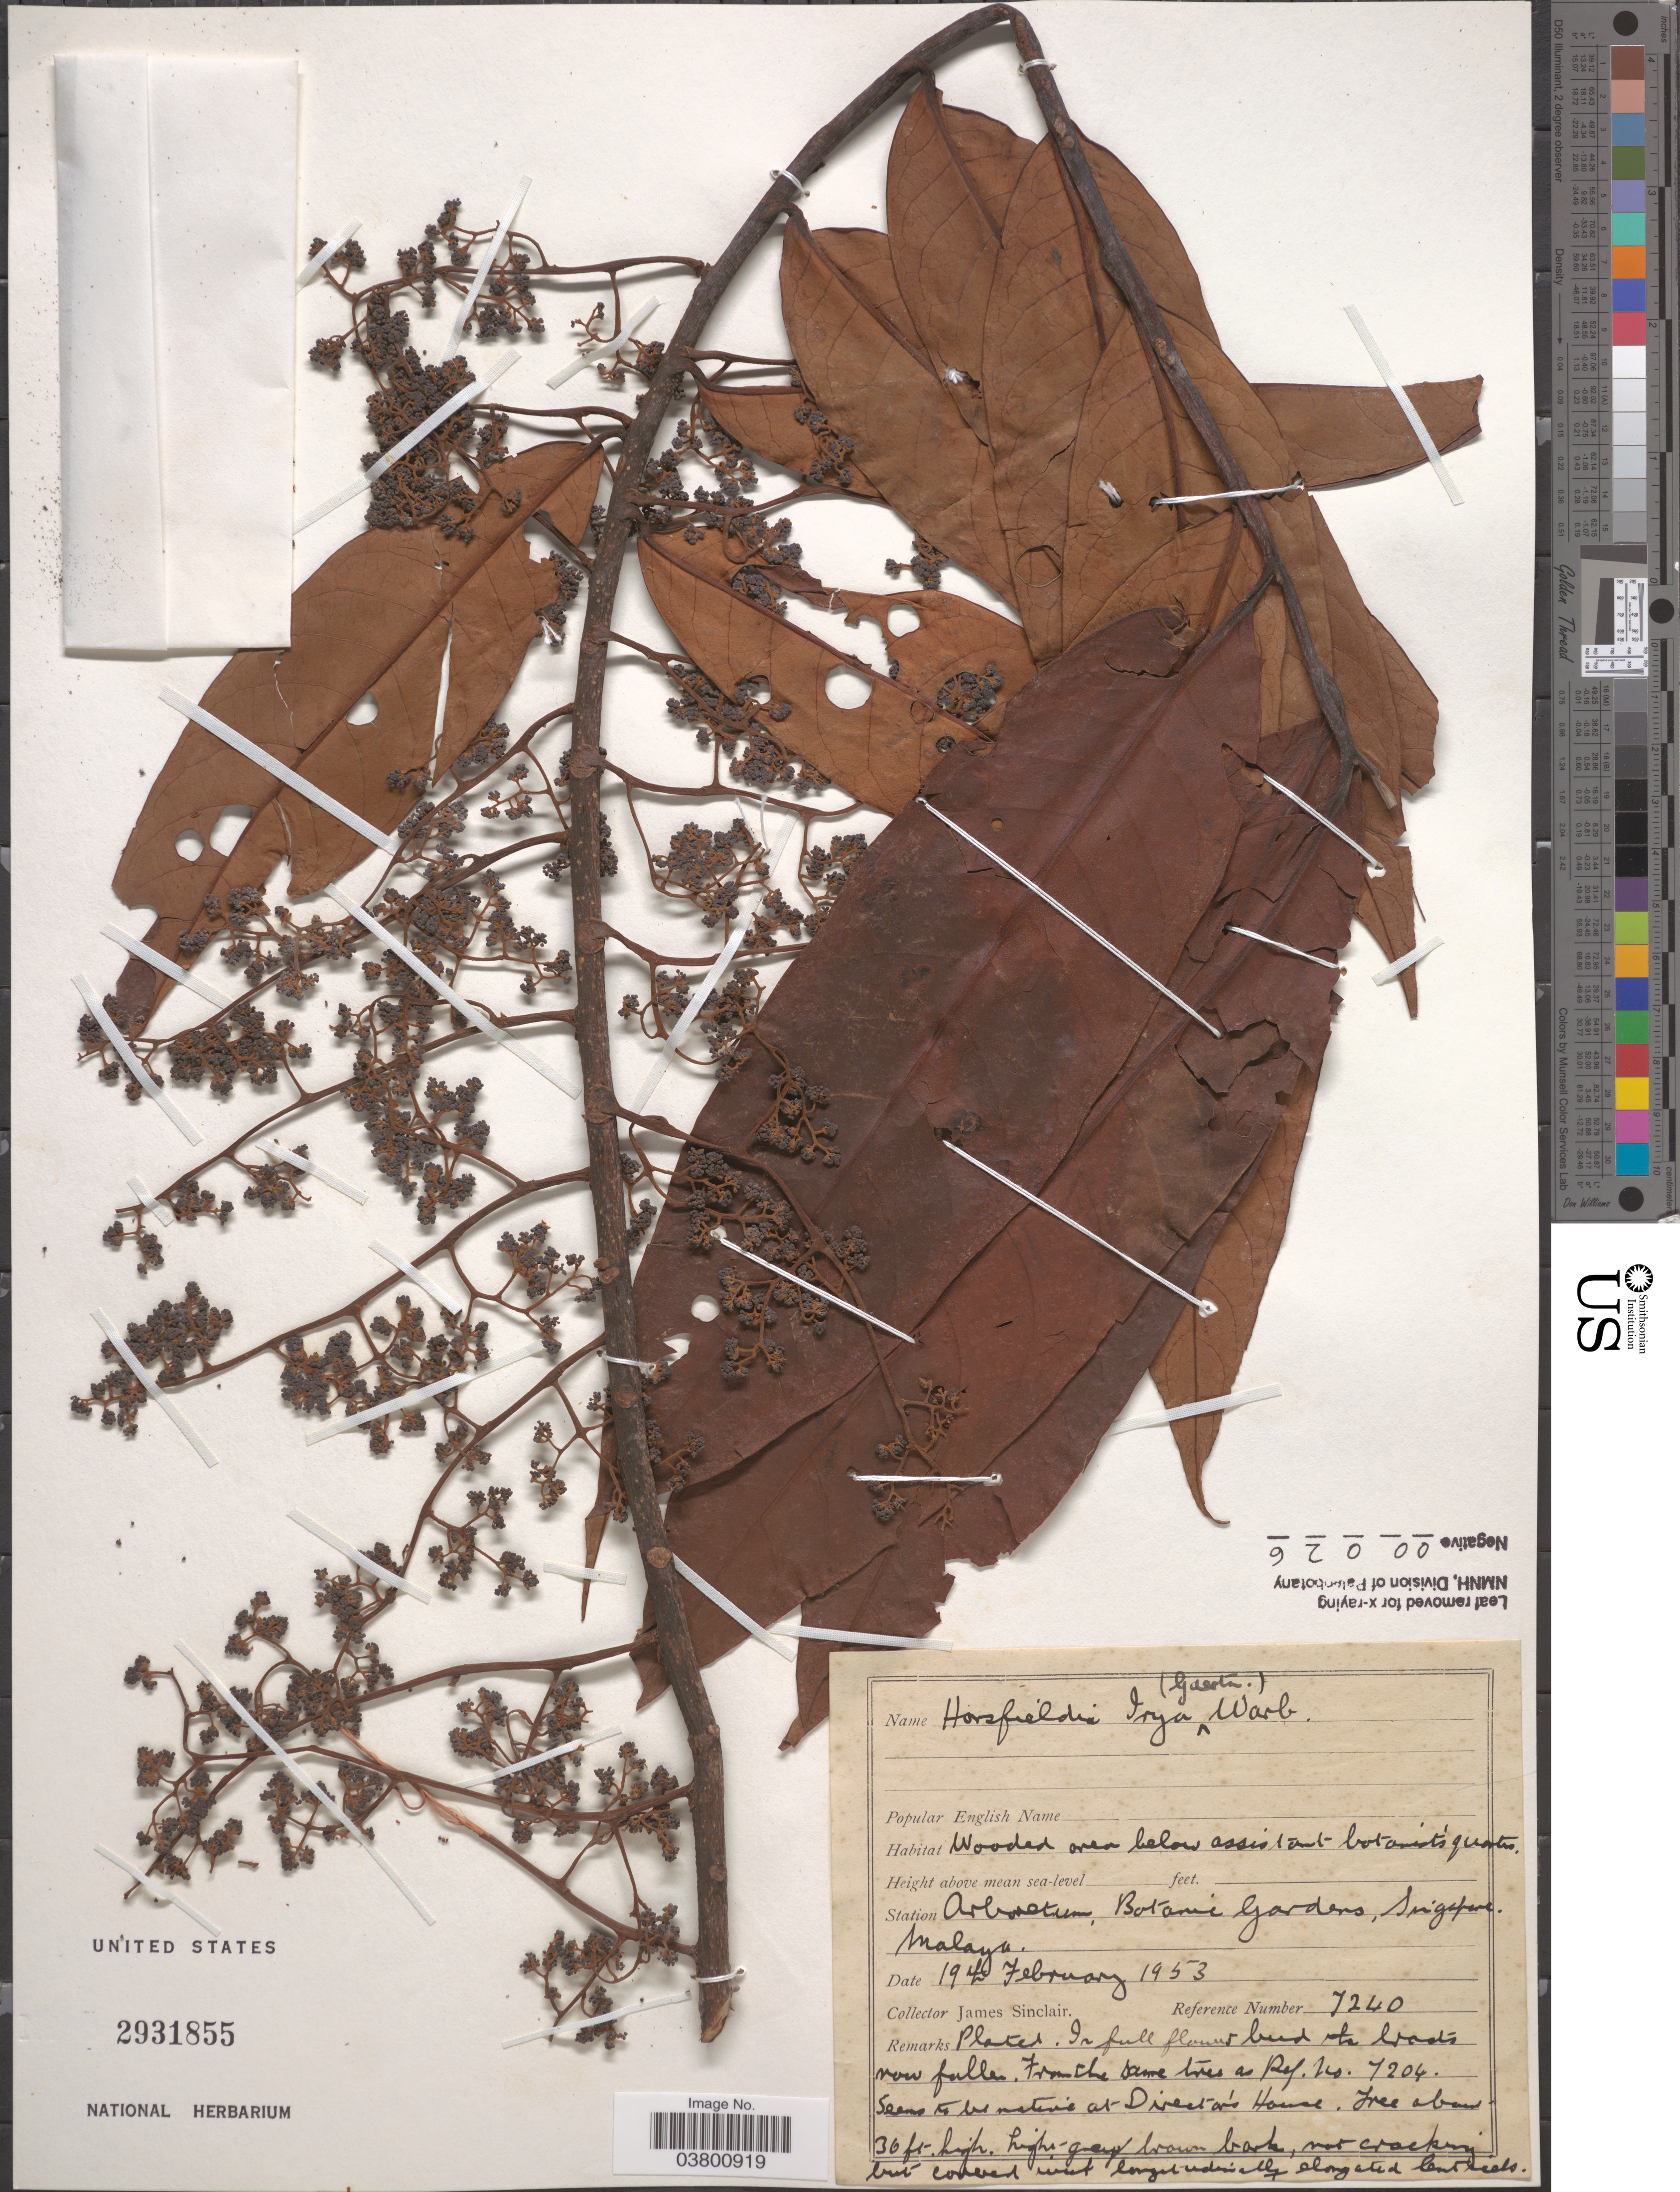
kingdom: Plantae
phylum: Tracheophyta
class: Magnoliopsida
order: Magnoliales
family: Myristicaceae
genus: Horsfieldia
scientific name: Horsfieldia irya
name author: (Gaertn.) Warb.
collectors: J. Sinclair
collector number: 7240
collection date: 1953-02-19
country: Singapore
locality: Station Arboretum, Botanic Gardens, Malaya.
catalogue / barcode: US 2931855